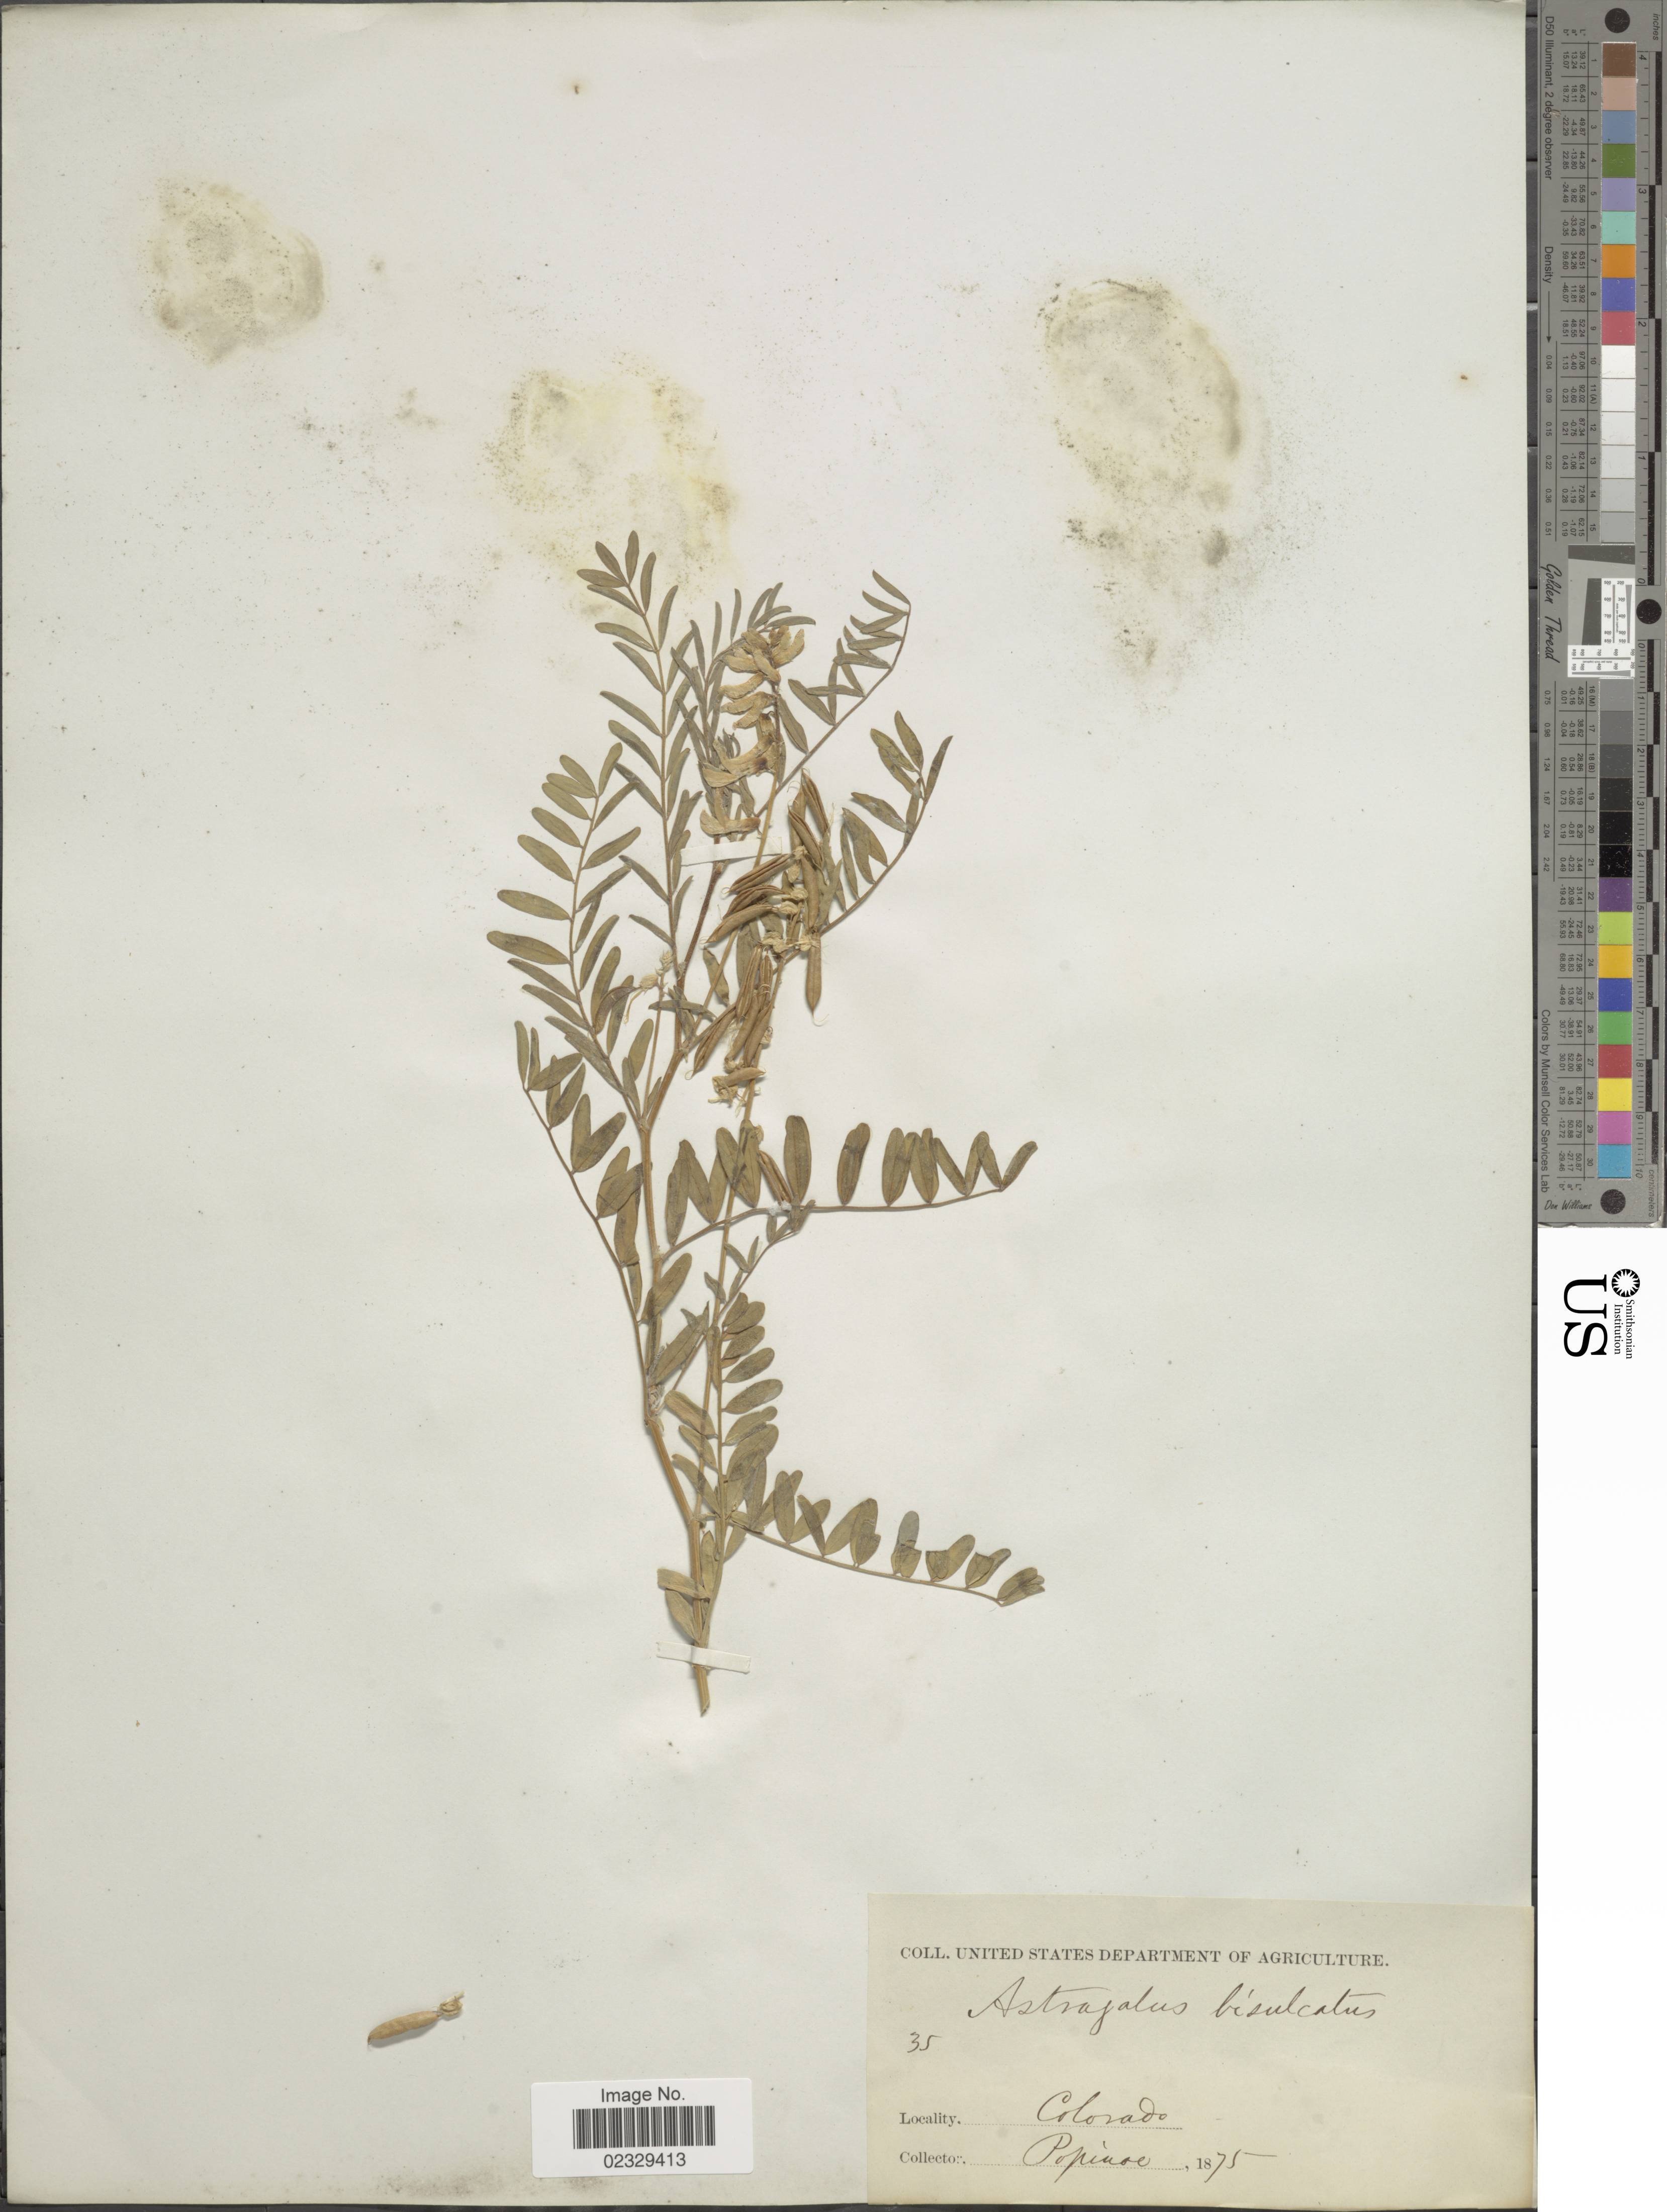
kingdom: Plantae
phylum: Tracheophyta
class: Magnoliopsida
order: Fabales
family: Fabaceae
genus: Astragalus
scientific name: Astragalus bisulcatus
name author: (Hook.) A. Gray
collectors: -- Popinoe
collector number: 35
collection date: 1875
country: United States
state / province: Colorado